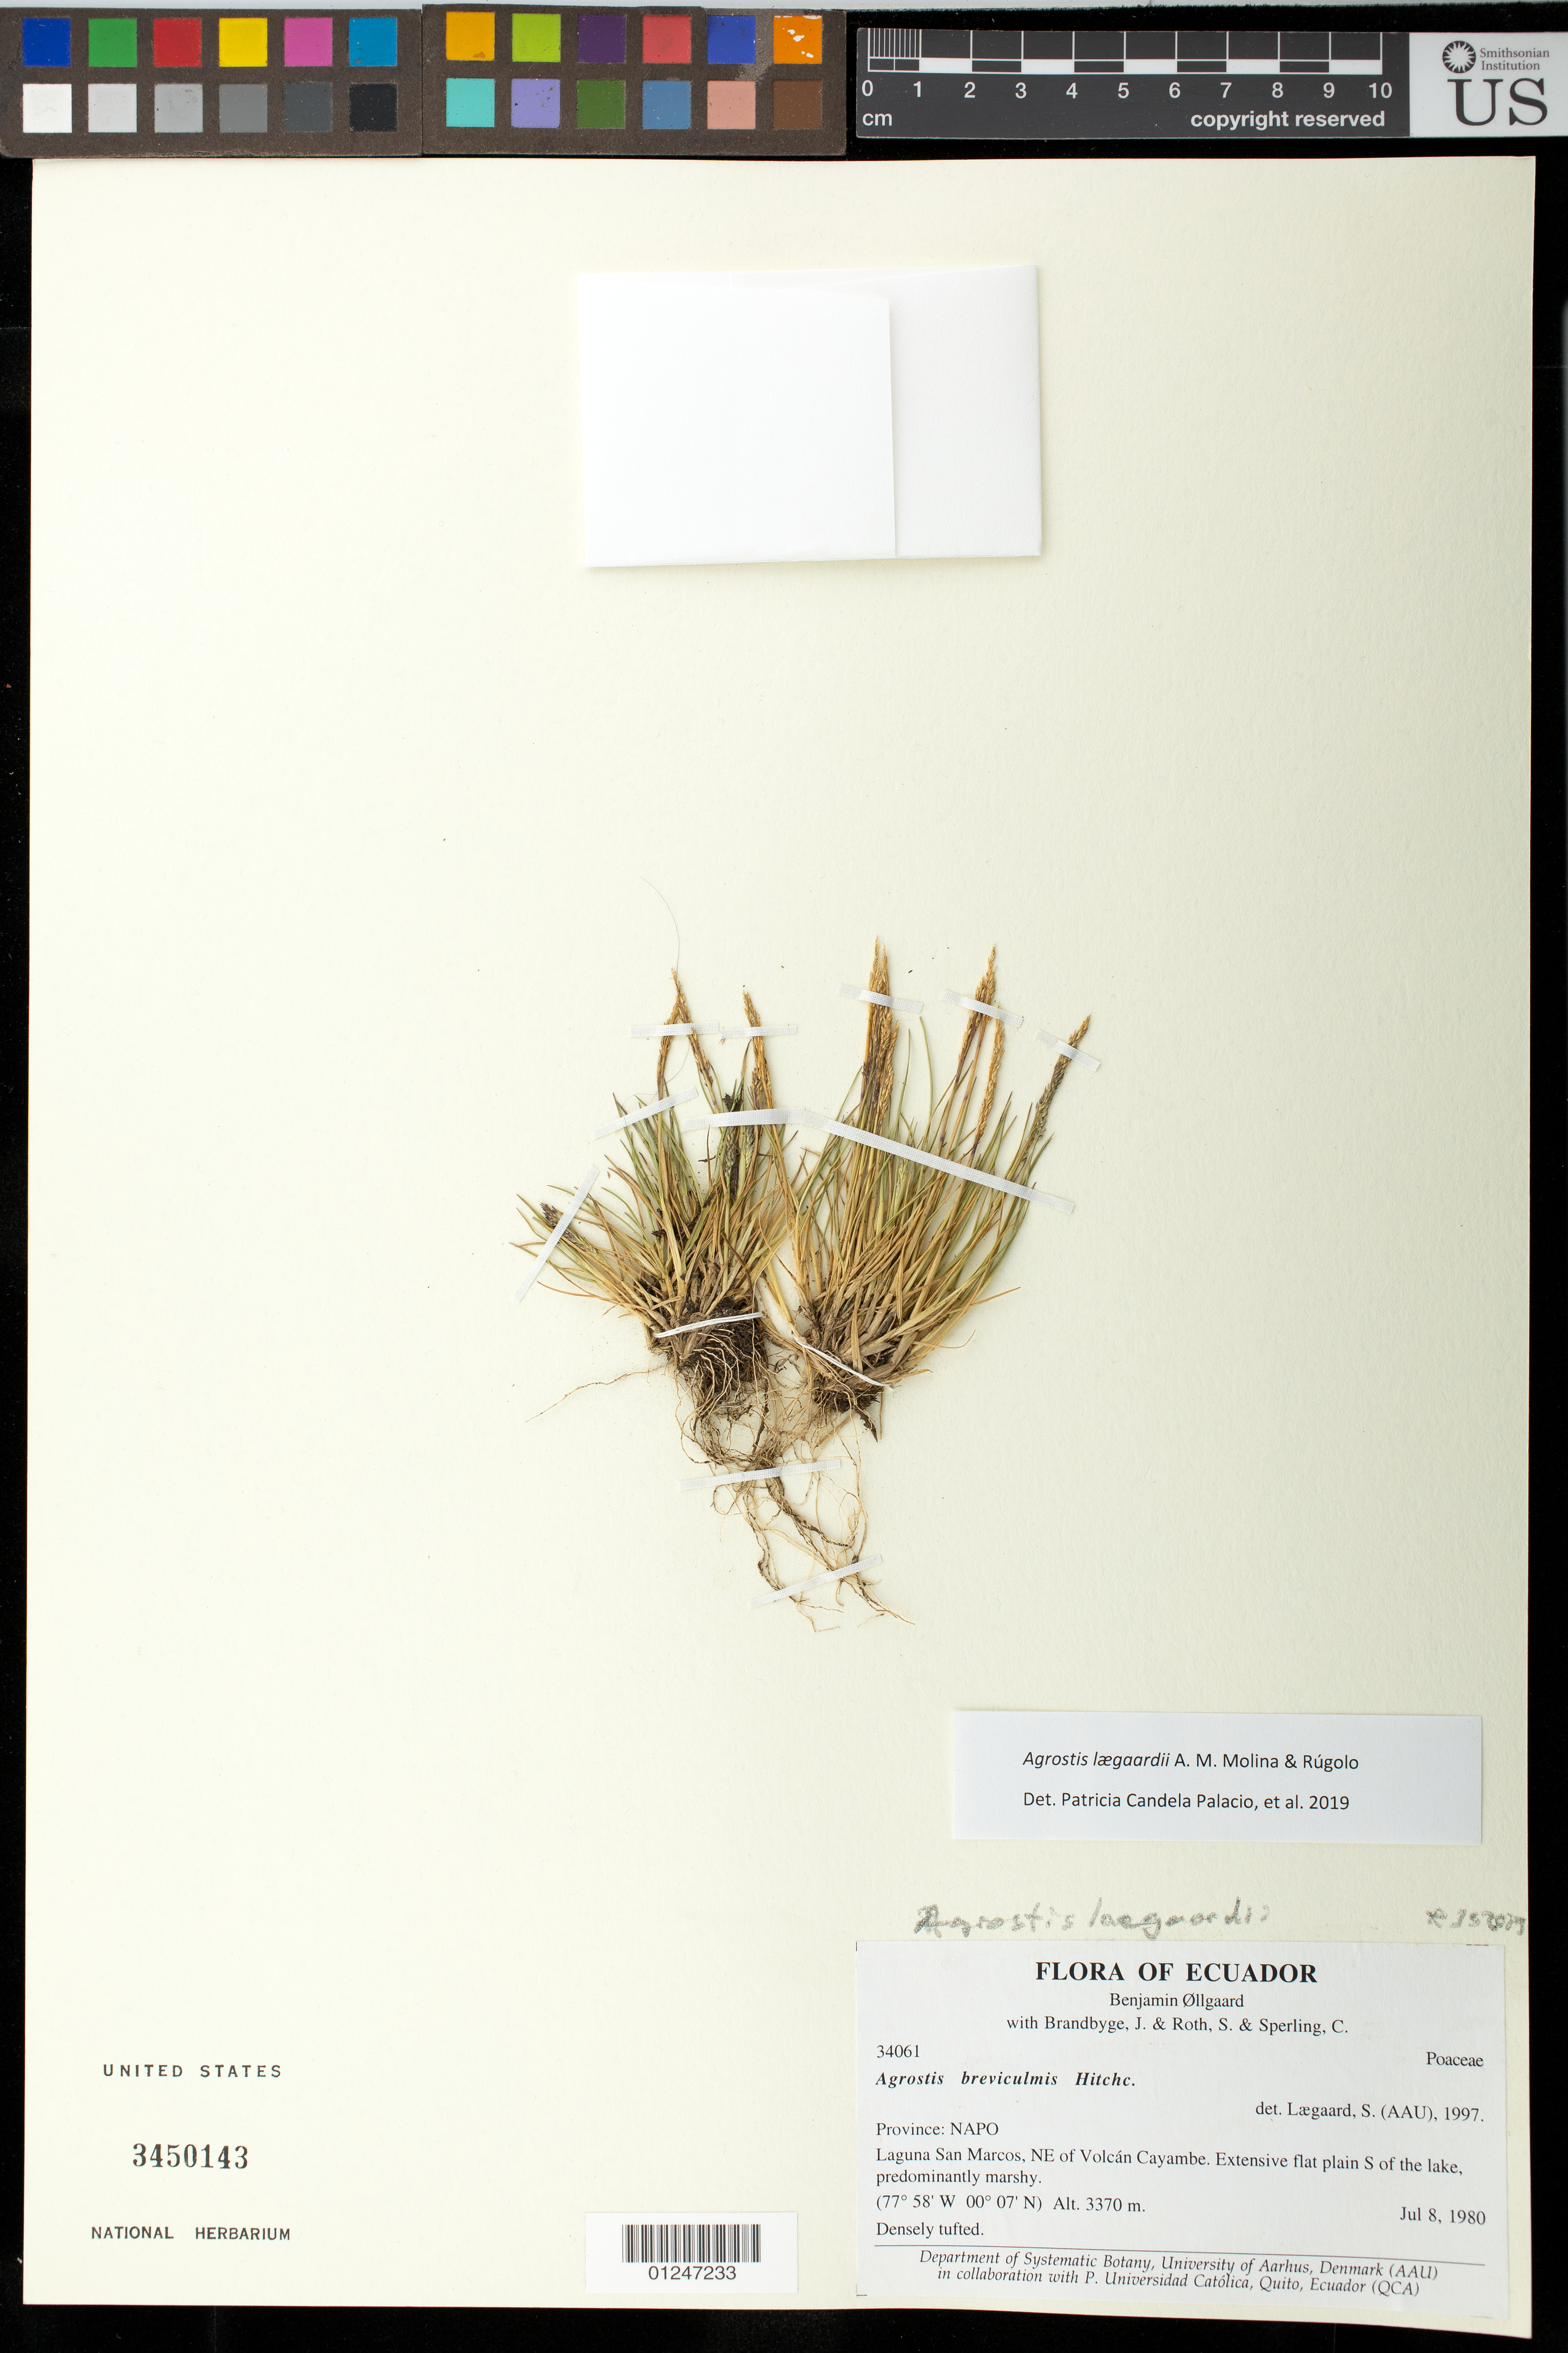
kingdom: Plantae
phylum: Tracheophyta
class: Liliopsida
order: Poales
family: Poaceae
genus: Agrostis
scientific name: Agrostis laegaardii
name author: (Walter) A.M. Molina & Rúgolo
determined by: Molina, Ana M.; Rúgolo de Agrasar, Z. E.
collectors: B. Øllgaard, J. Brandbyge, S. Roth & C. Sperling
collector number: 34061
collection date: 1980-07-08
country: Ecuador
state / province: Napo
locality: Prov. Napo: Laguna San Marcos, NE of Volcan Cayambe. Extensive flat plain S of the lake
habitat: predominantly marshy, Densely tufted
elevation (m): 3370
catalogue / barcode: US 3450143